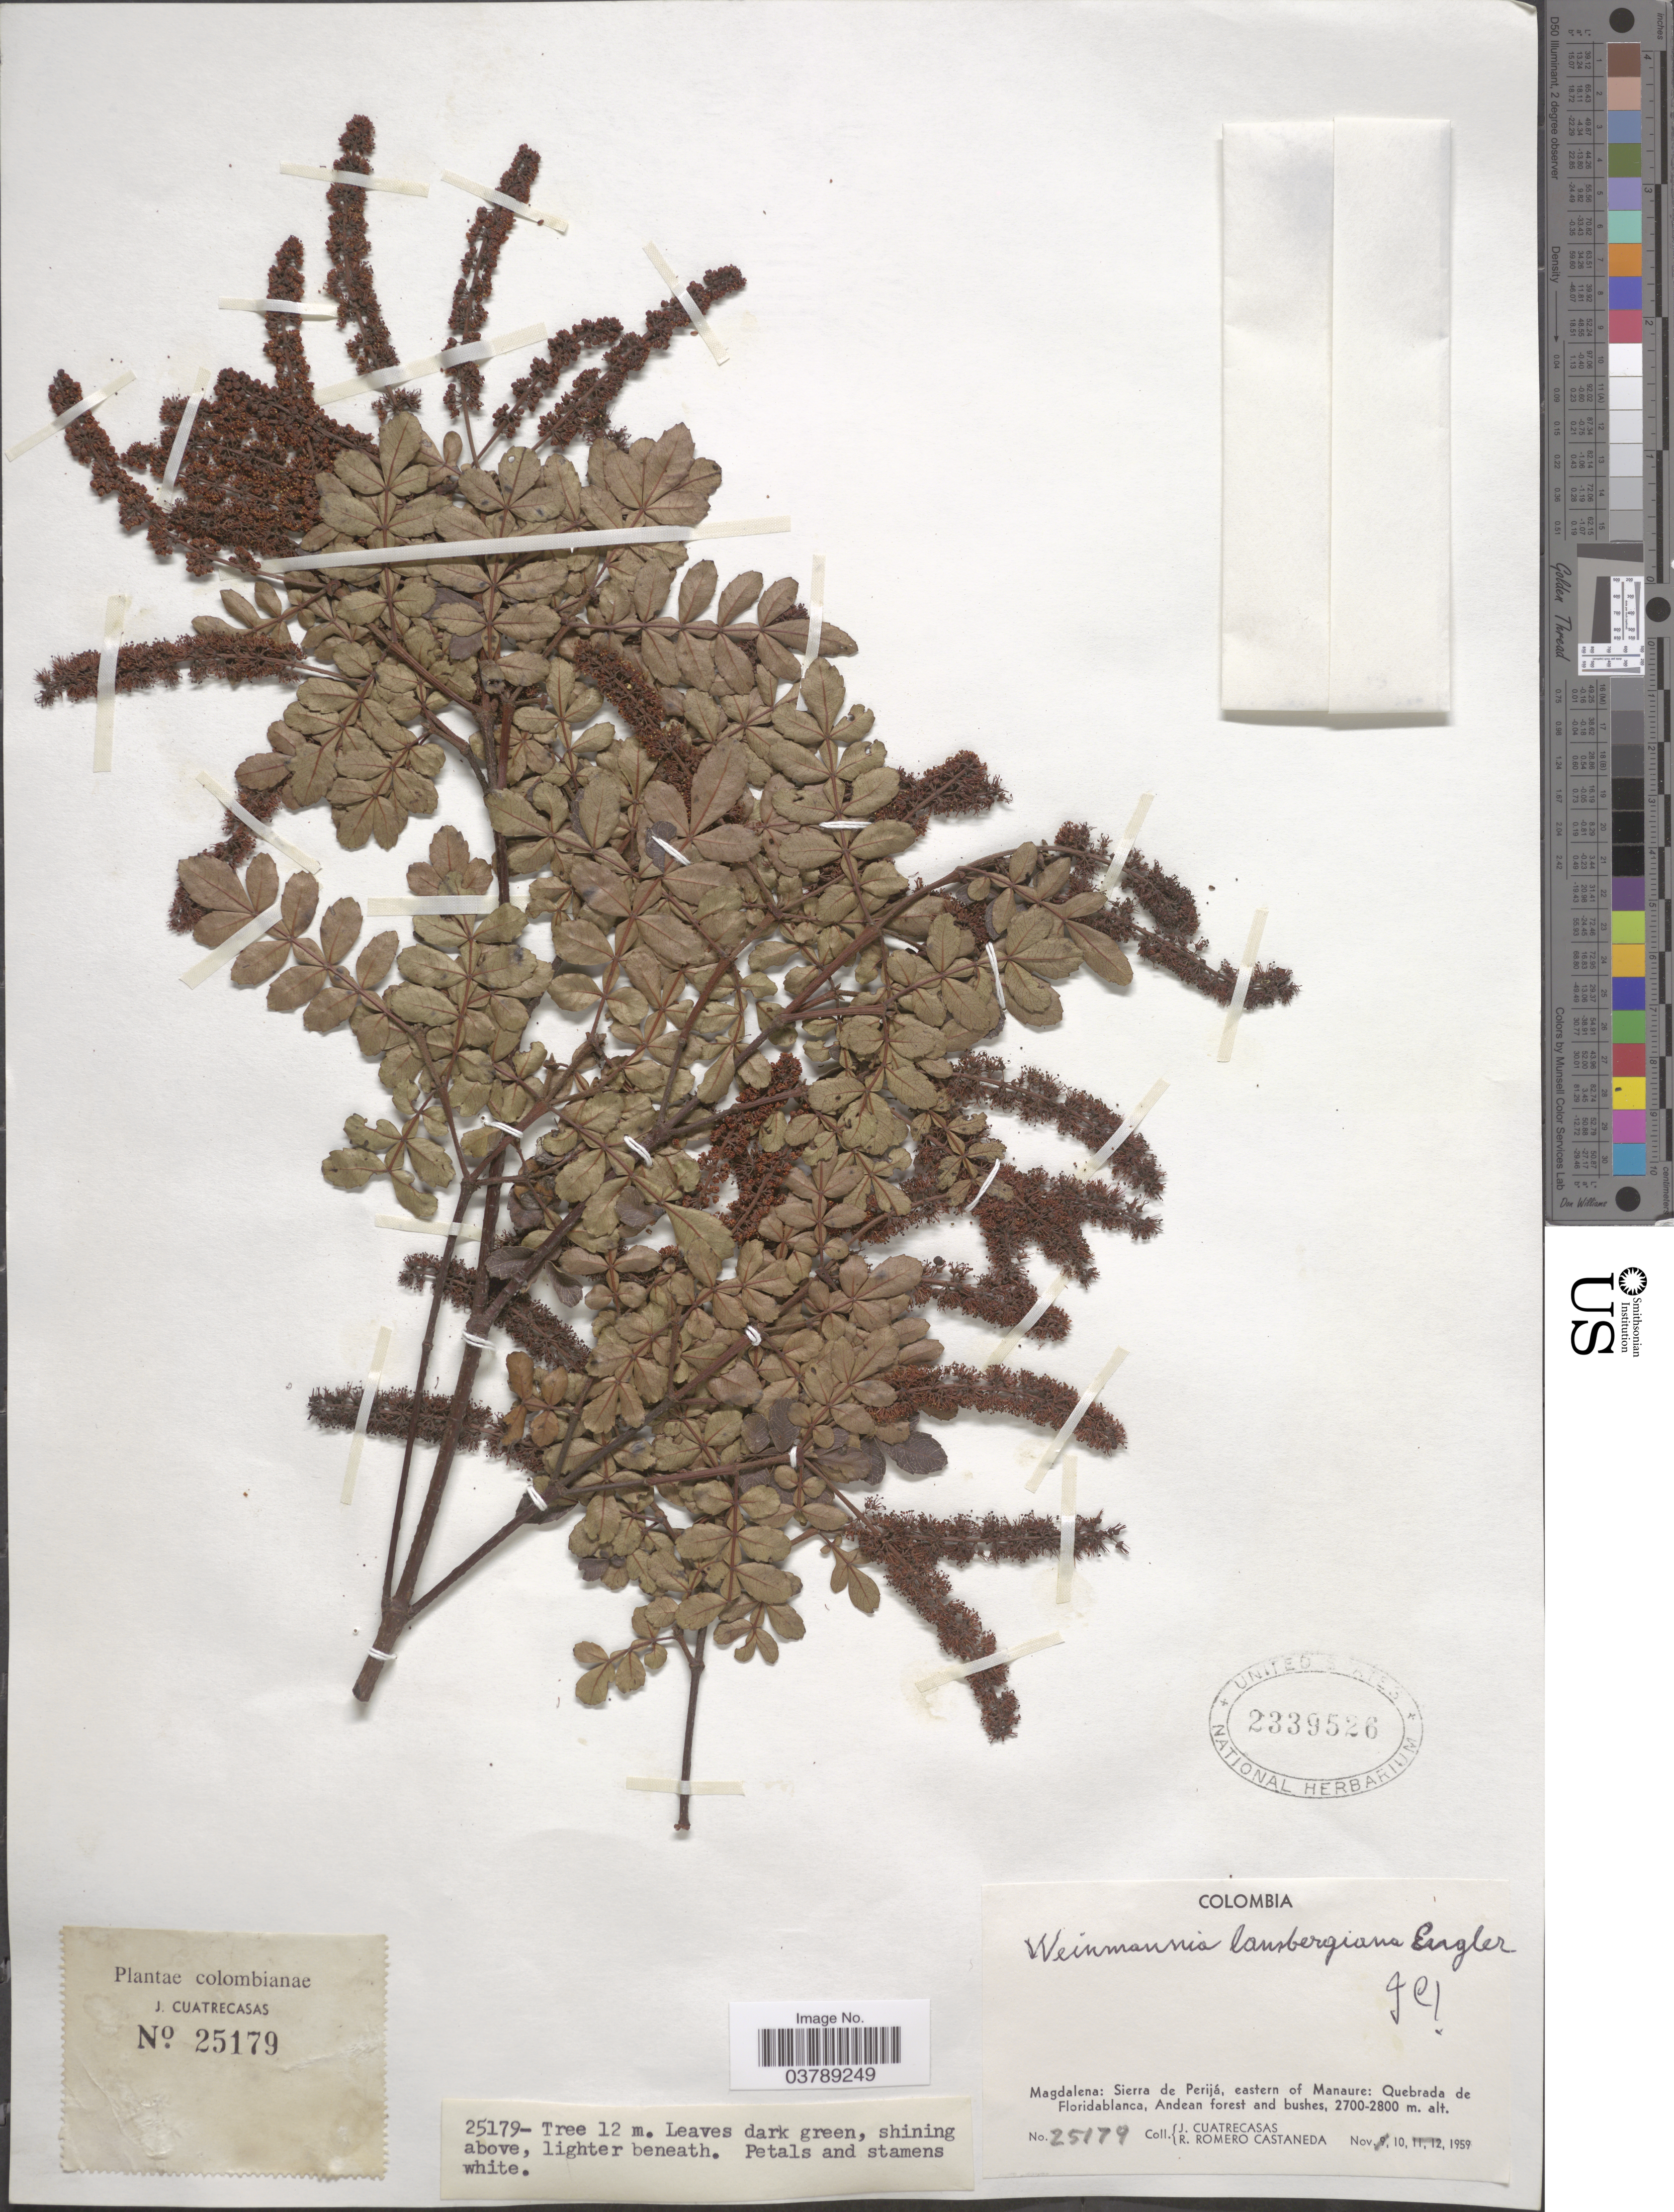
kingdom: Plantae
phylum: Tracheophyta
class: Magnoliopsida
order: Oxalidales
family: Cunoniaceae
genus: Weinmannia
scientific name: Weinmannia lansbergiana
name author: Engl.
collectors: J. Cuatrecasas & R. Romero Castañeda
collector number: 25179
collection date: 1959-11-10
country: Colombia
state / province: Magdalena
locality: Sierra de Perijá, eastern of Manaure: Quebrada de Floridablanca, Andean forest and bushes.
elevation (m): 2700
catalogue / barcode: US 2339526